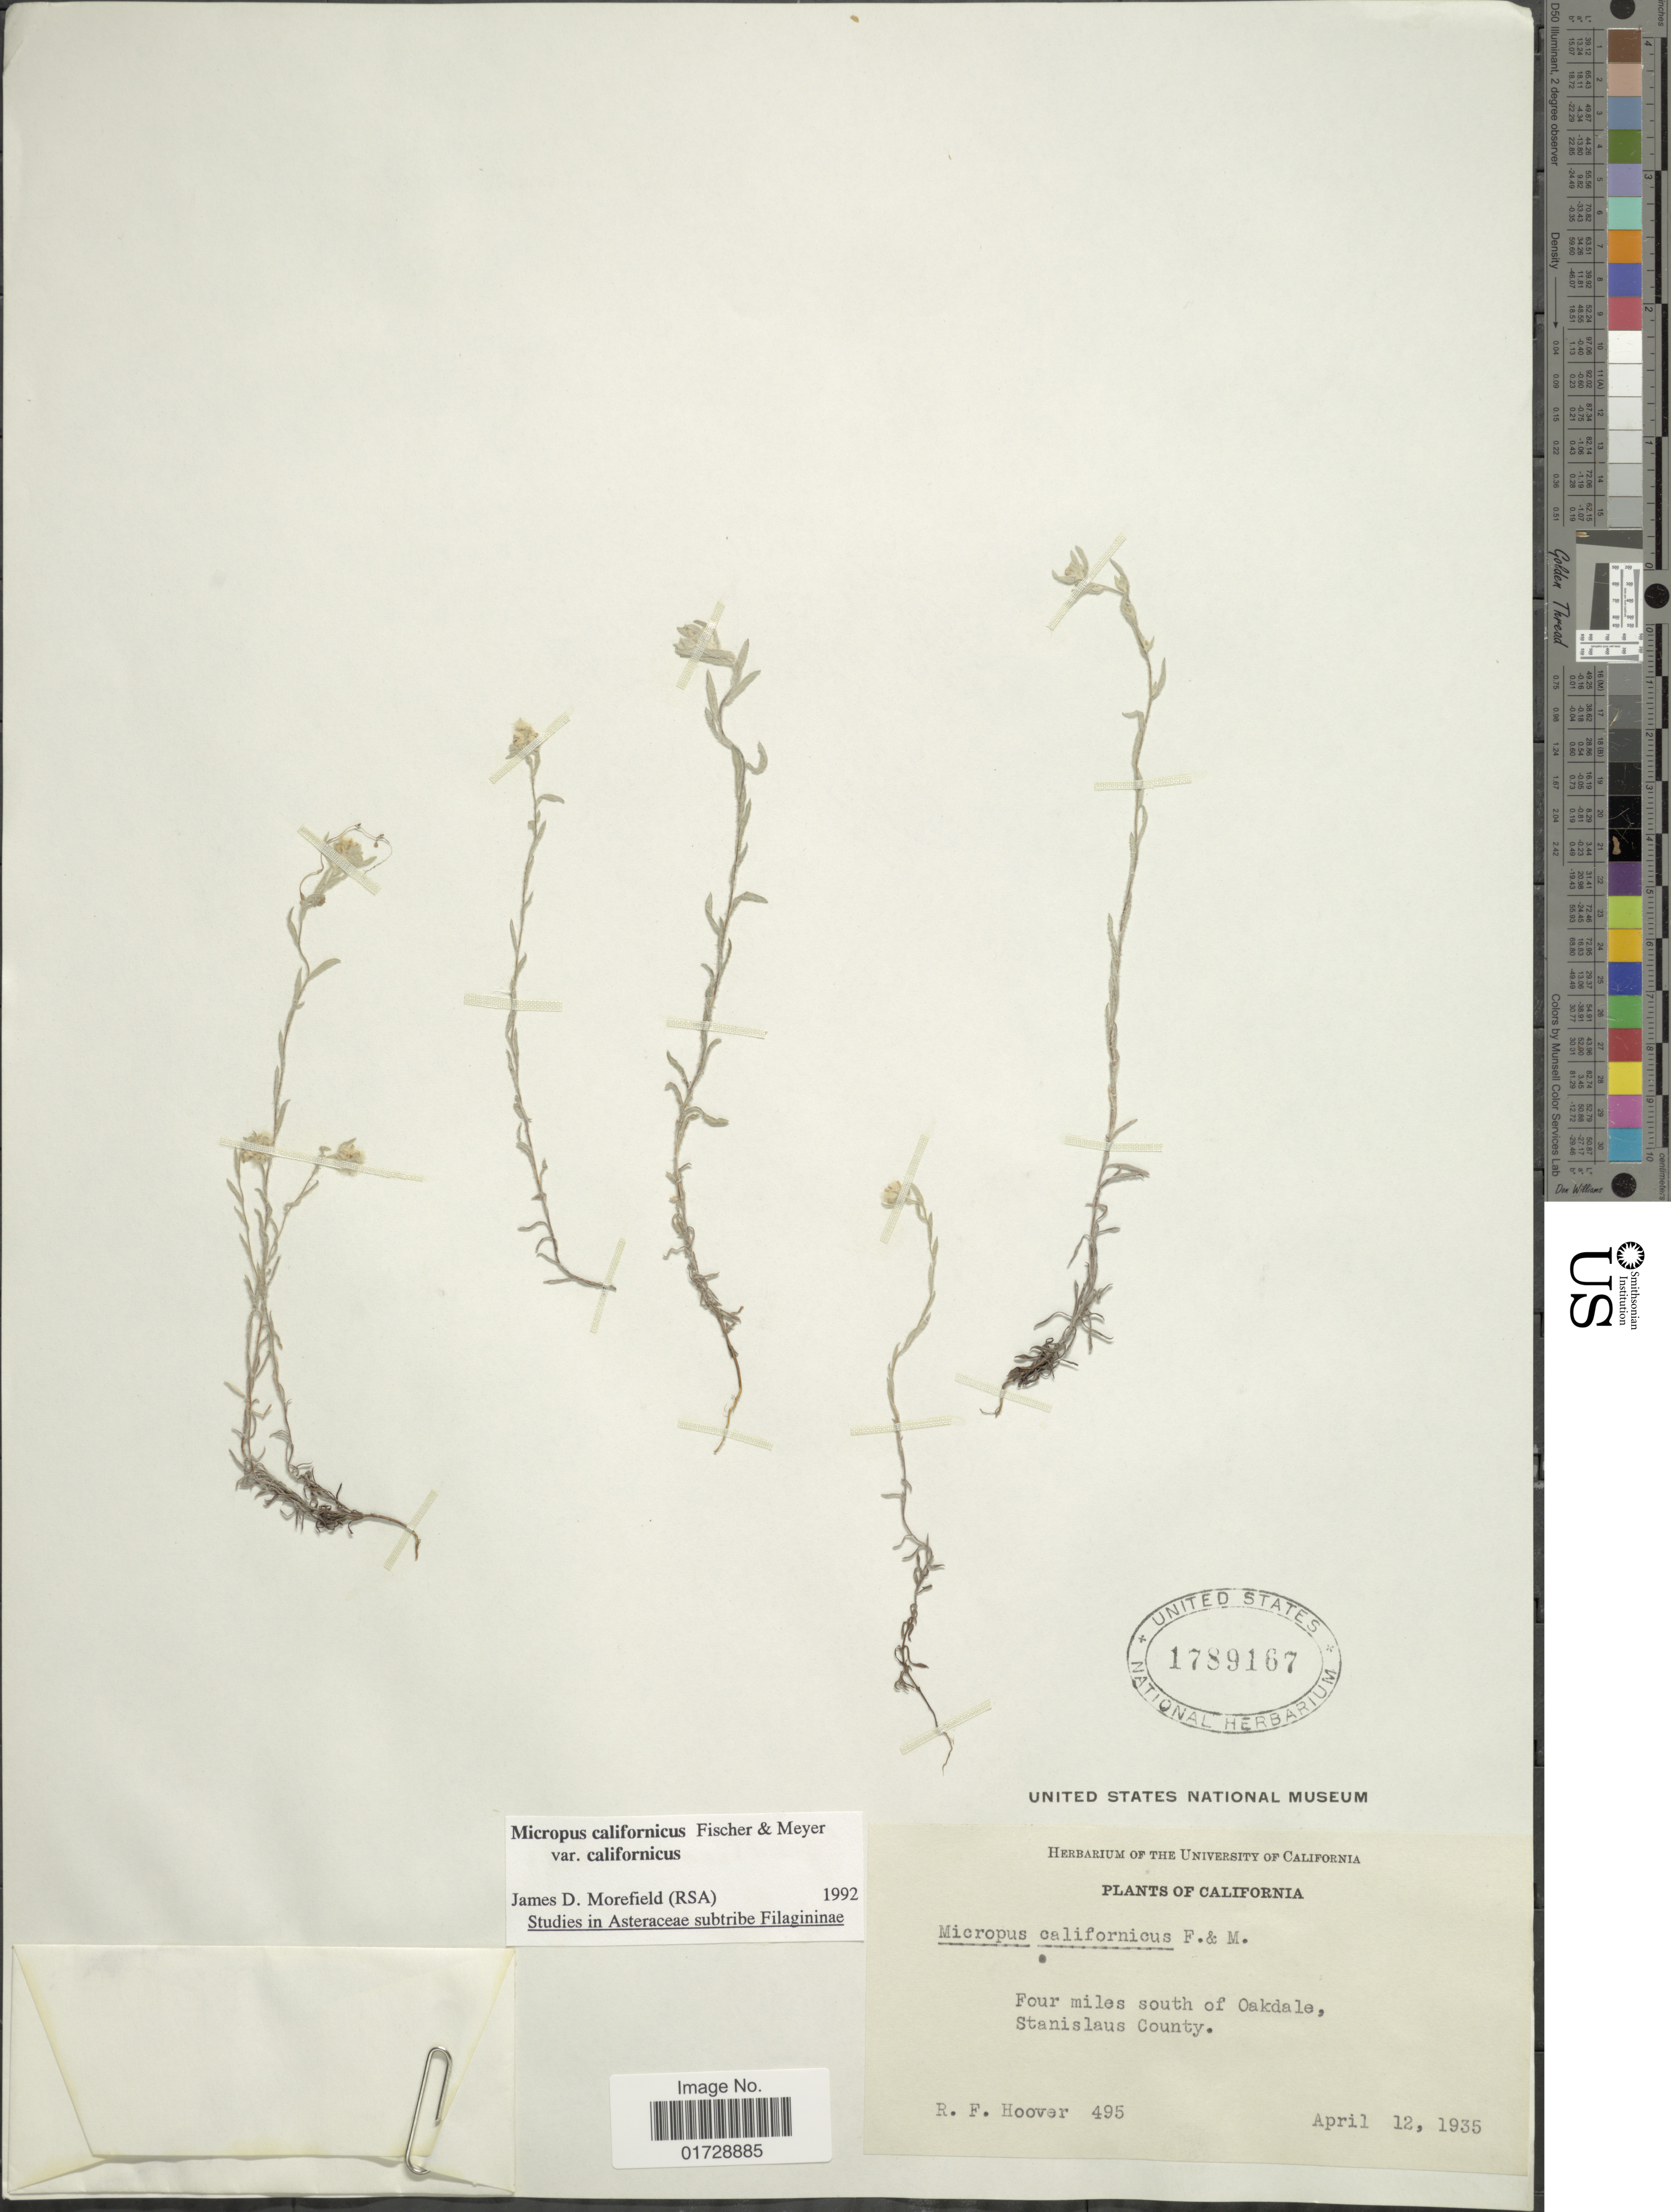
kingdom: Plantae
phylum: Tracheophyta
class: Magnoliopsida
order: Asterales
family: Asteraceae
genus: Micropus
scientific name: Micropus californicus var. californicus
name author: Fisch. & C.A. Mey.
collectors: R. F. Hoover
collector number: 495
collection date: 1935-04-12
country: United States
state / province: California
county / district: Stanislaus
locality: Four miles south of Oakdale, Stanislaus County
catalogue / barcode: US 1789167